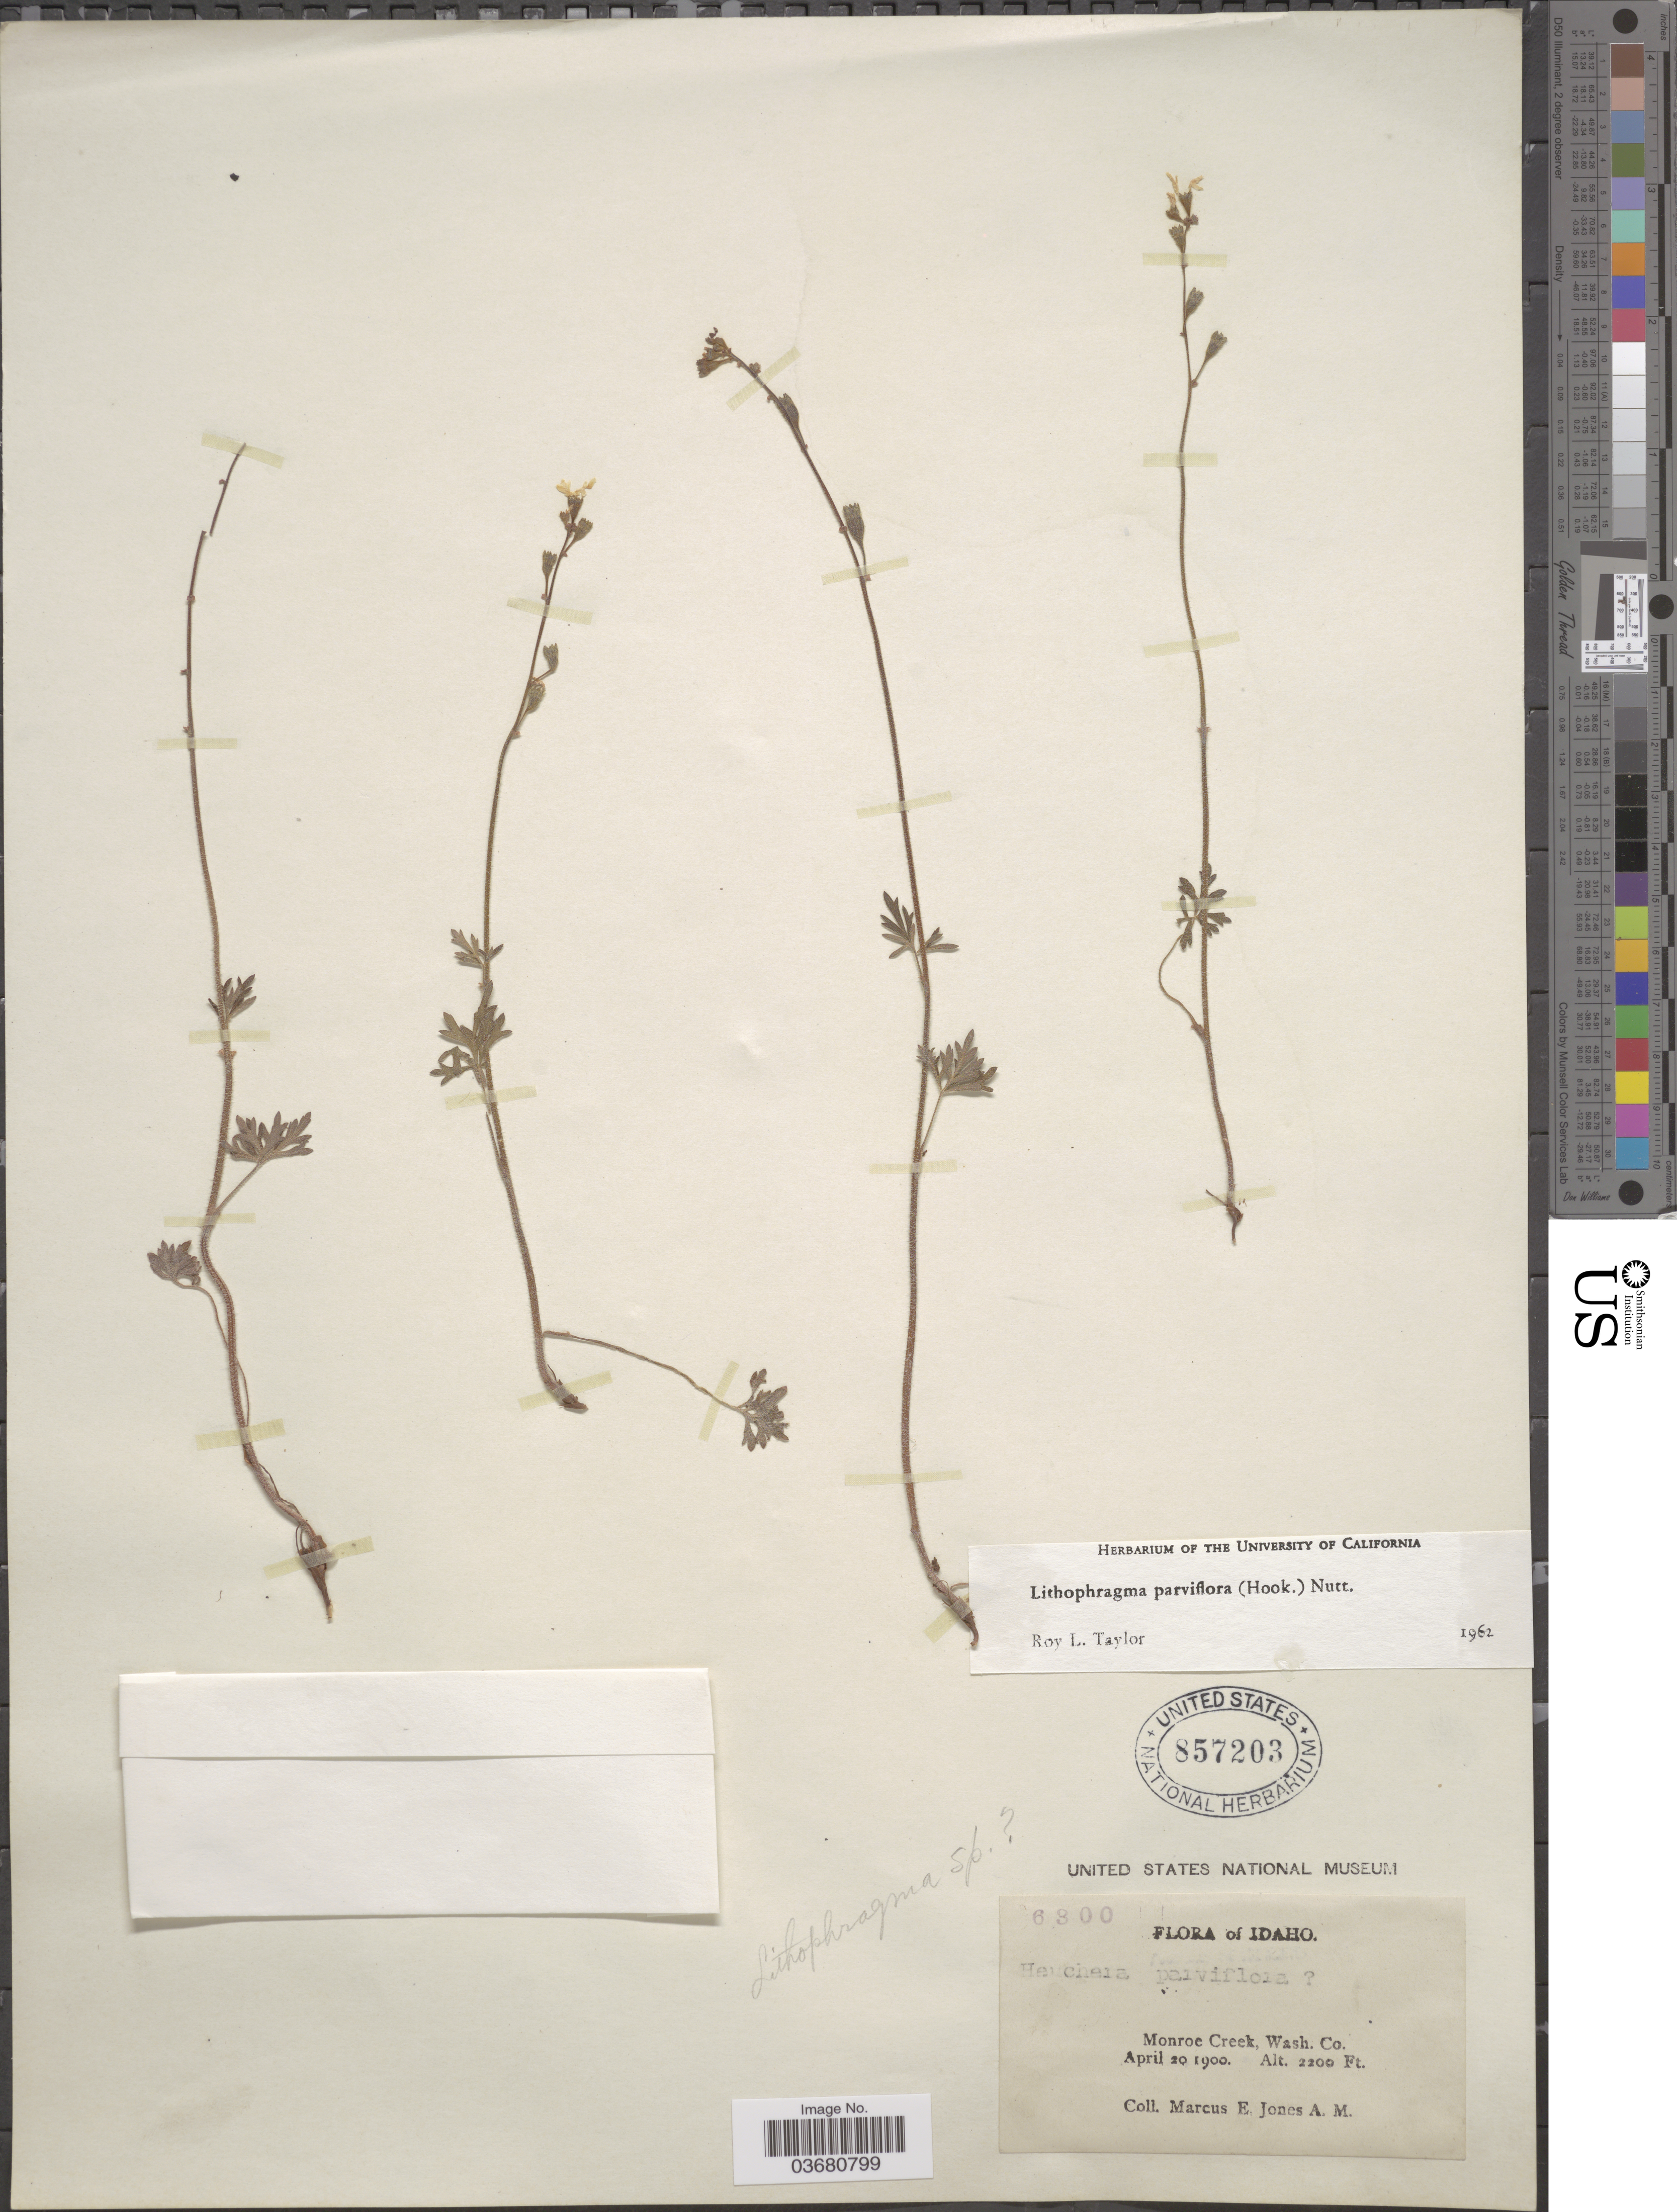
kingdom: Plantae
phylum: Tracheophyta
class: Magnoliopsida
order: Saxifragales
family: Saxifragaceae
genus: Lithophragma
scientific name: Lithophragma parviflorum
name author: (Hook.) Nutt.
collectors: M. E. Jones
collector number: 6300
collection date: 1900-04-20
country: United States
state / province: Idaho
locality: Monroe Creek, Wash. Co.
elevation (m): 671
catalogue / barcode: US 857203